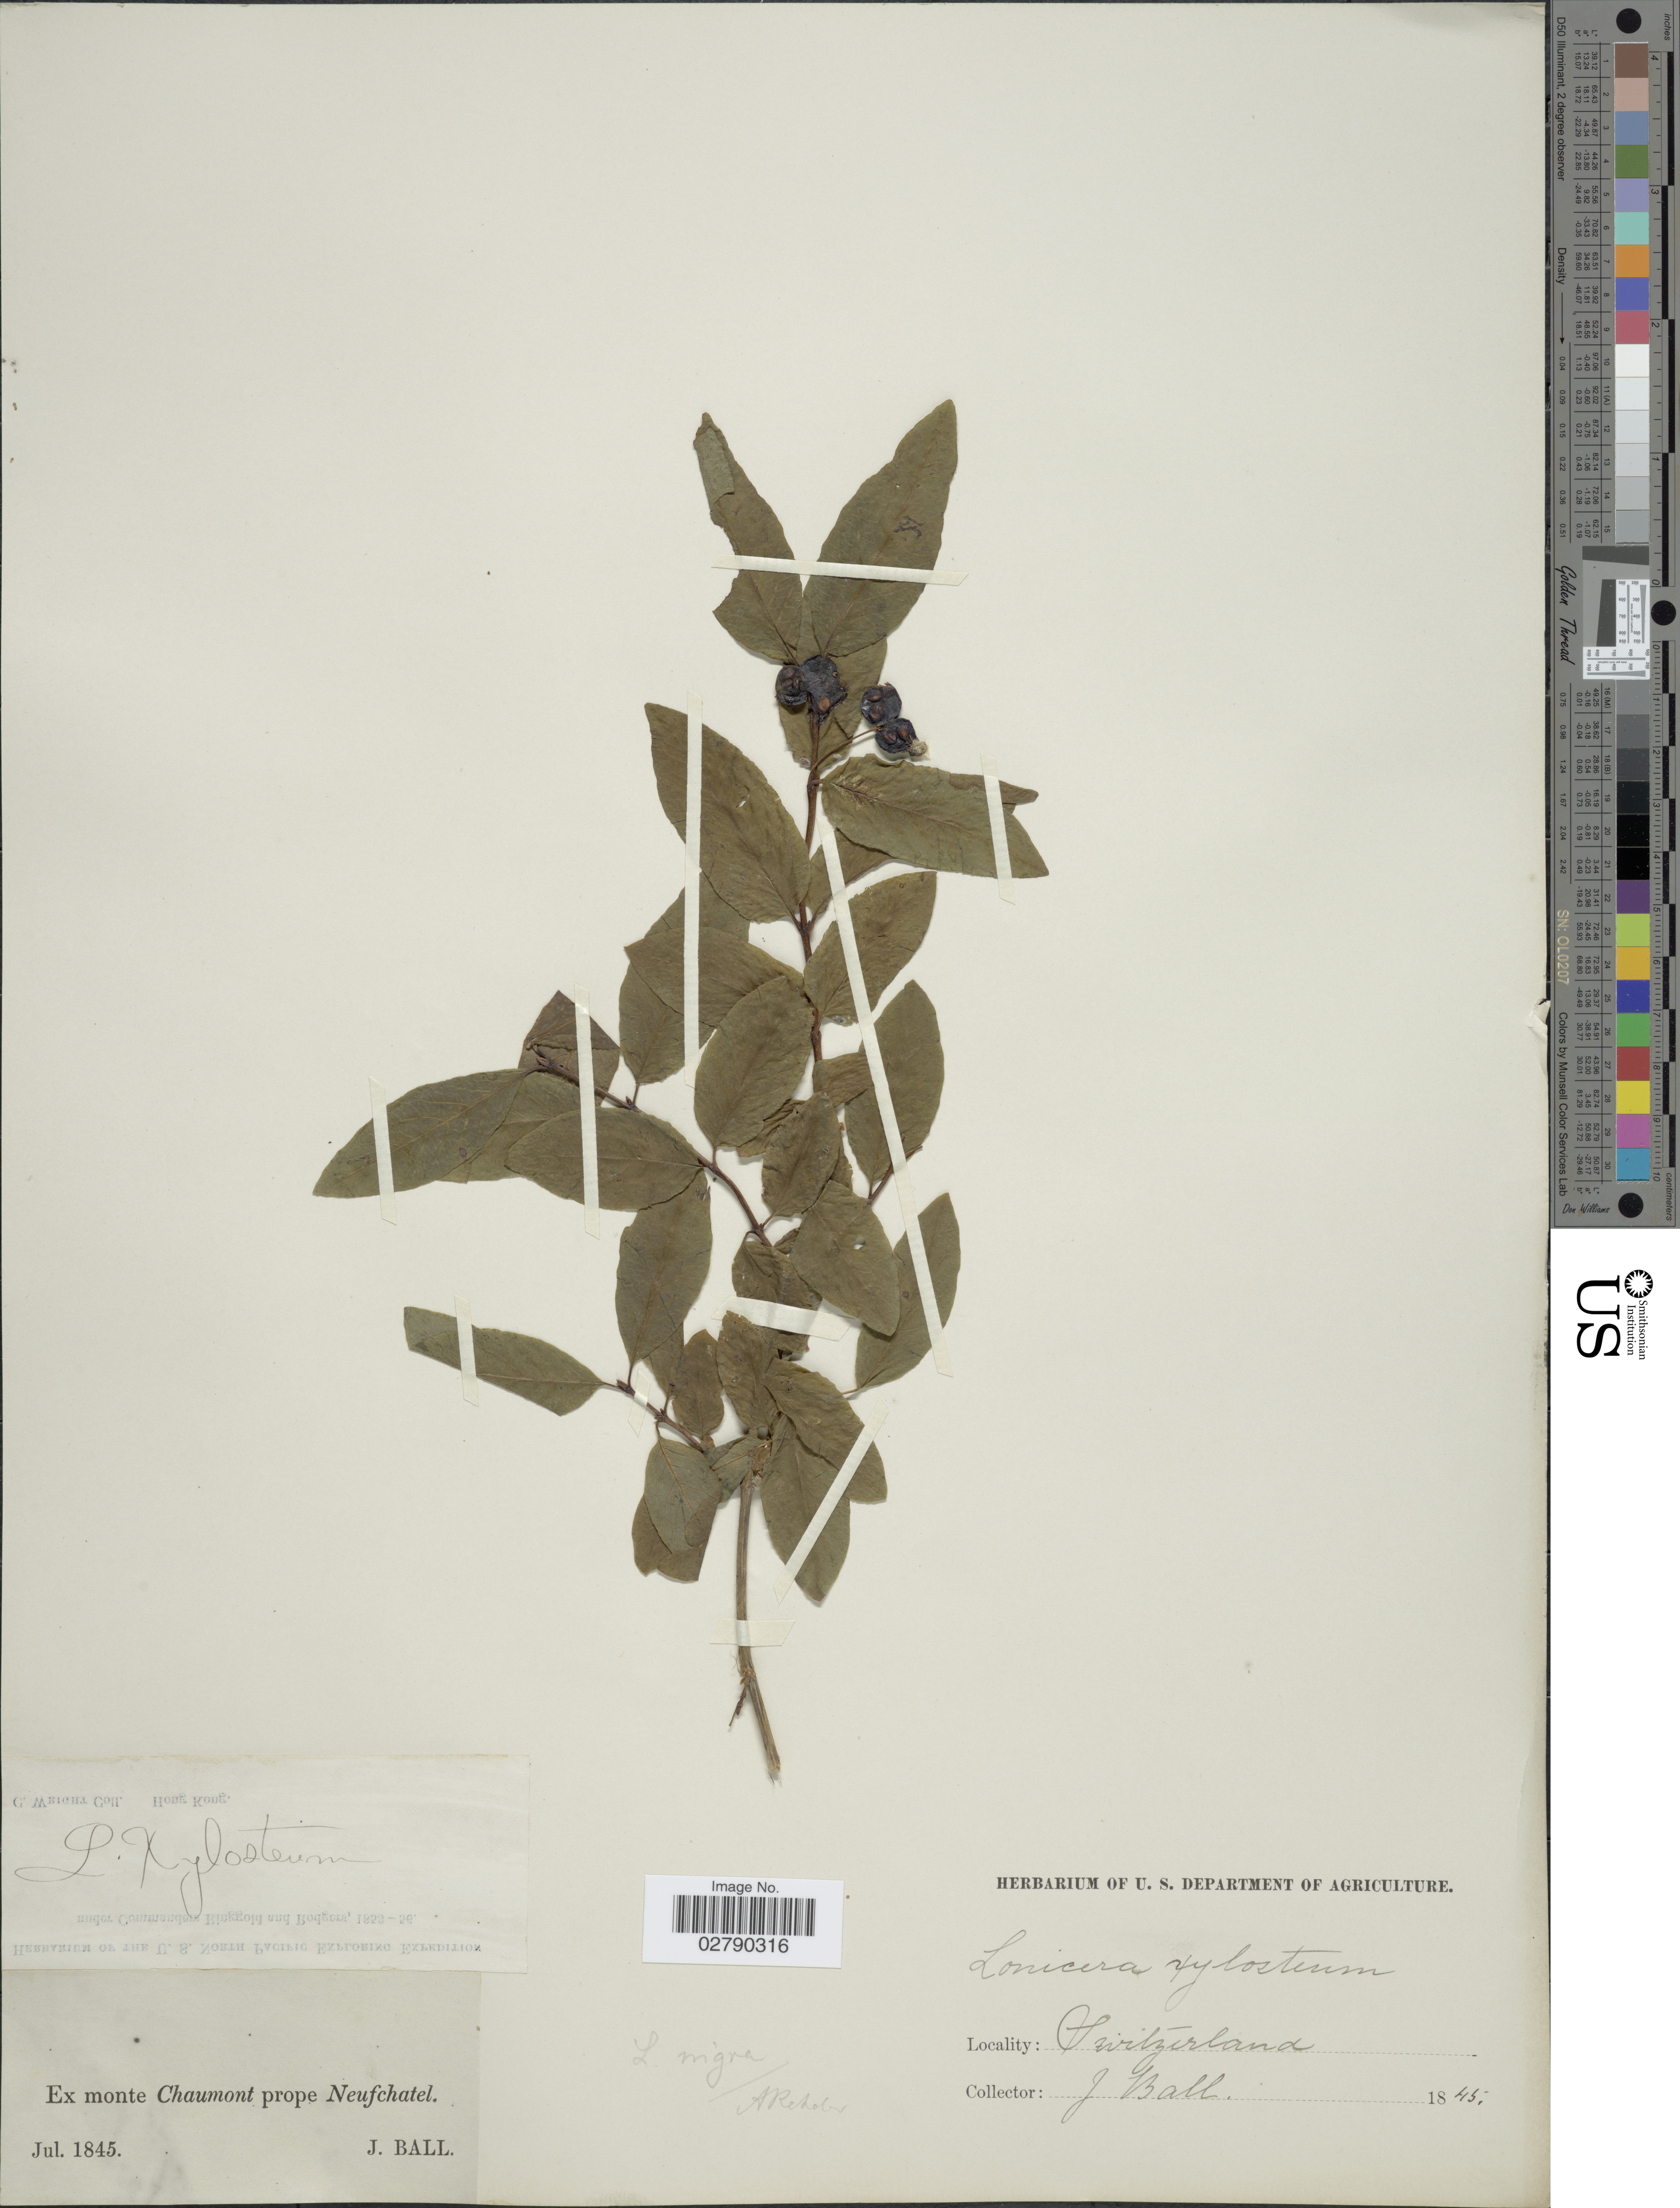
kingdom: Plantae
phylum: Tracheophyta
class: Magnoliopsida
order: Dipsacales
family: Caprifoliaceae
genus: Lonicera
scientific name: Lonicera nigra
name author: L.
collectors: J. Ball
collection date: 1845-07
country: Switzerland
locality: Ex monte Chaumont prope Neufchatel.